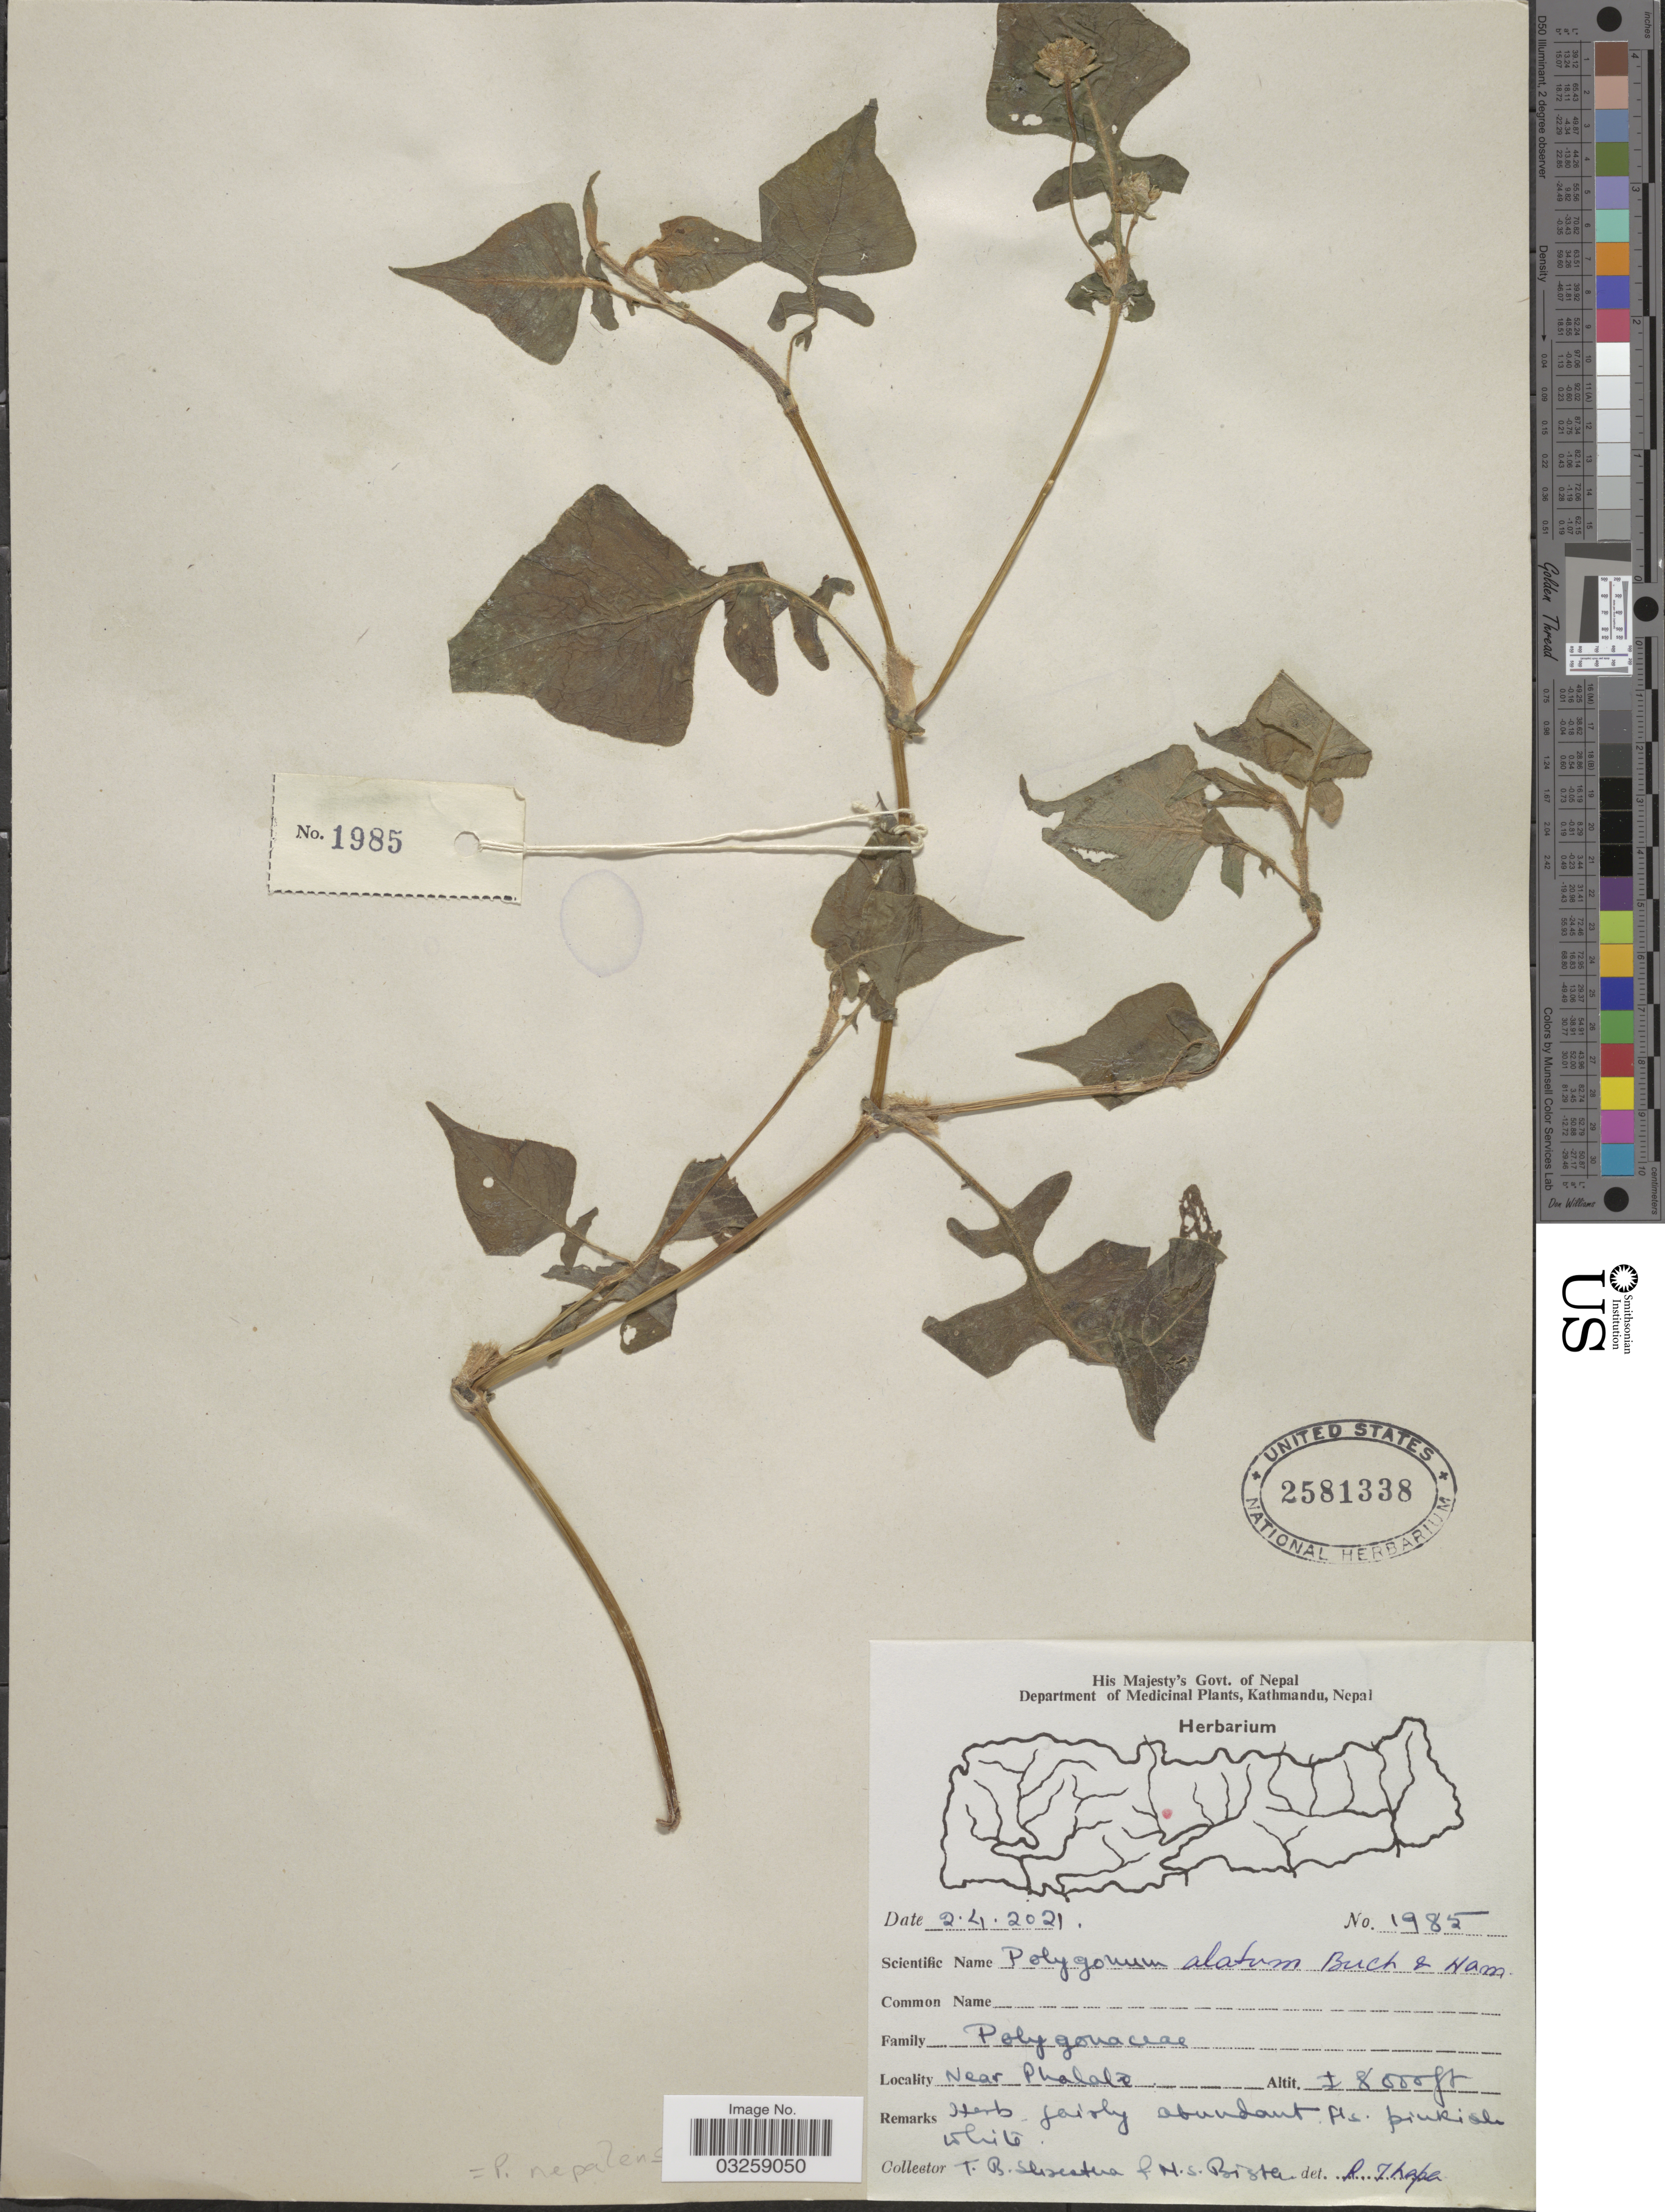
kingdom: Plantae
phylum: Tracheophyta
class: Magnoliopsida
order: Caryophyllales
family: Polygonaceae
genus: Polygonum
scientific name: Polygonum nepalense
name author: Meisn.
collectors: T. B. Shrestha & M. Bista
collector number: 1985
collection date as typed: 2.4.2021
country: Nepal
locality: Near Phalale.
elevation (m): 2438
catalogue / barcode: US 2581338